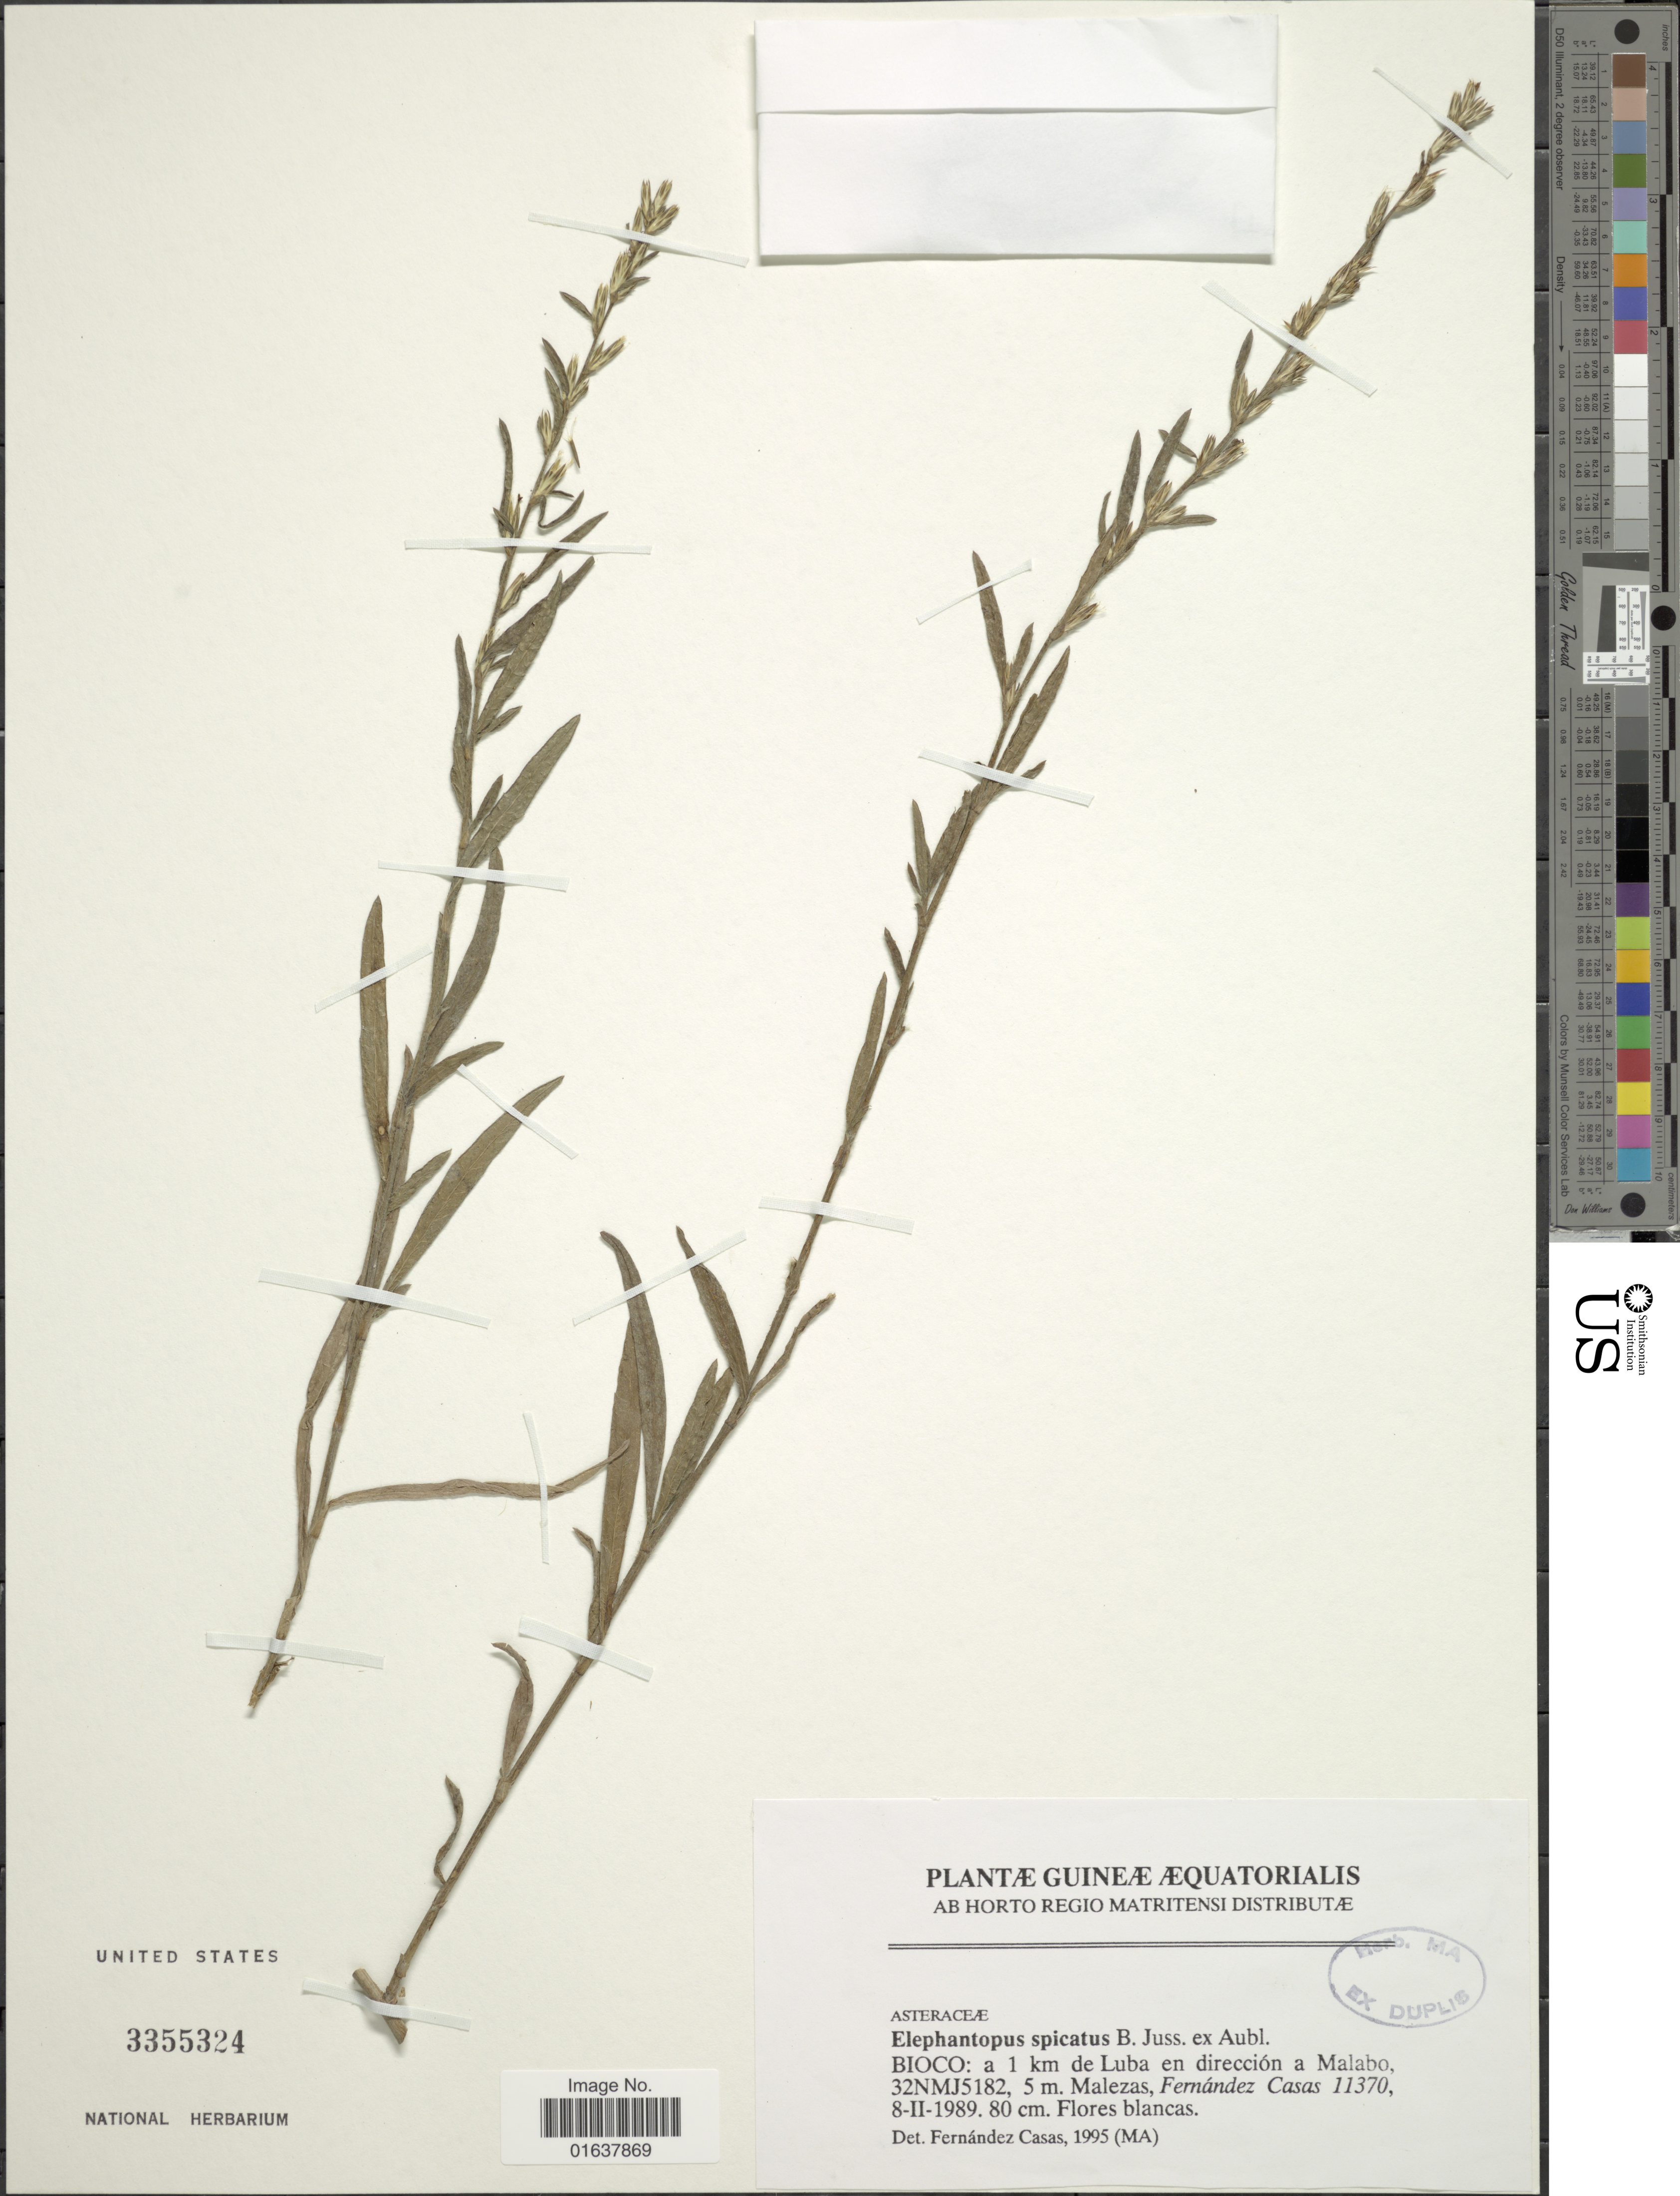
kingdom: Plantae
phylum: Tracheophyta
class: Magnoliopsida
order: Asterales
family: Asteraceae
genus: Pseudelephantopus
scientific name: Pseudelephantopus spicatus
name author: (Juss. ex Aubl.) C.F. Baker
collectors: F. Casas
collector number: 11370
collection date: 1989-02-08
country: Equatorial Guinea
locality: Bioco: a 1 km de Luba en direccion a Malabo 32NMJ5182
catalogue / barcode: US 3355324